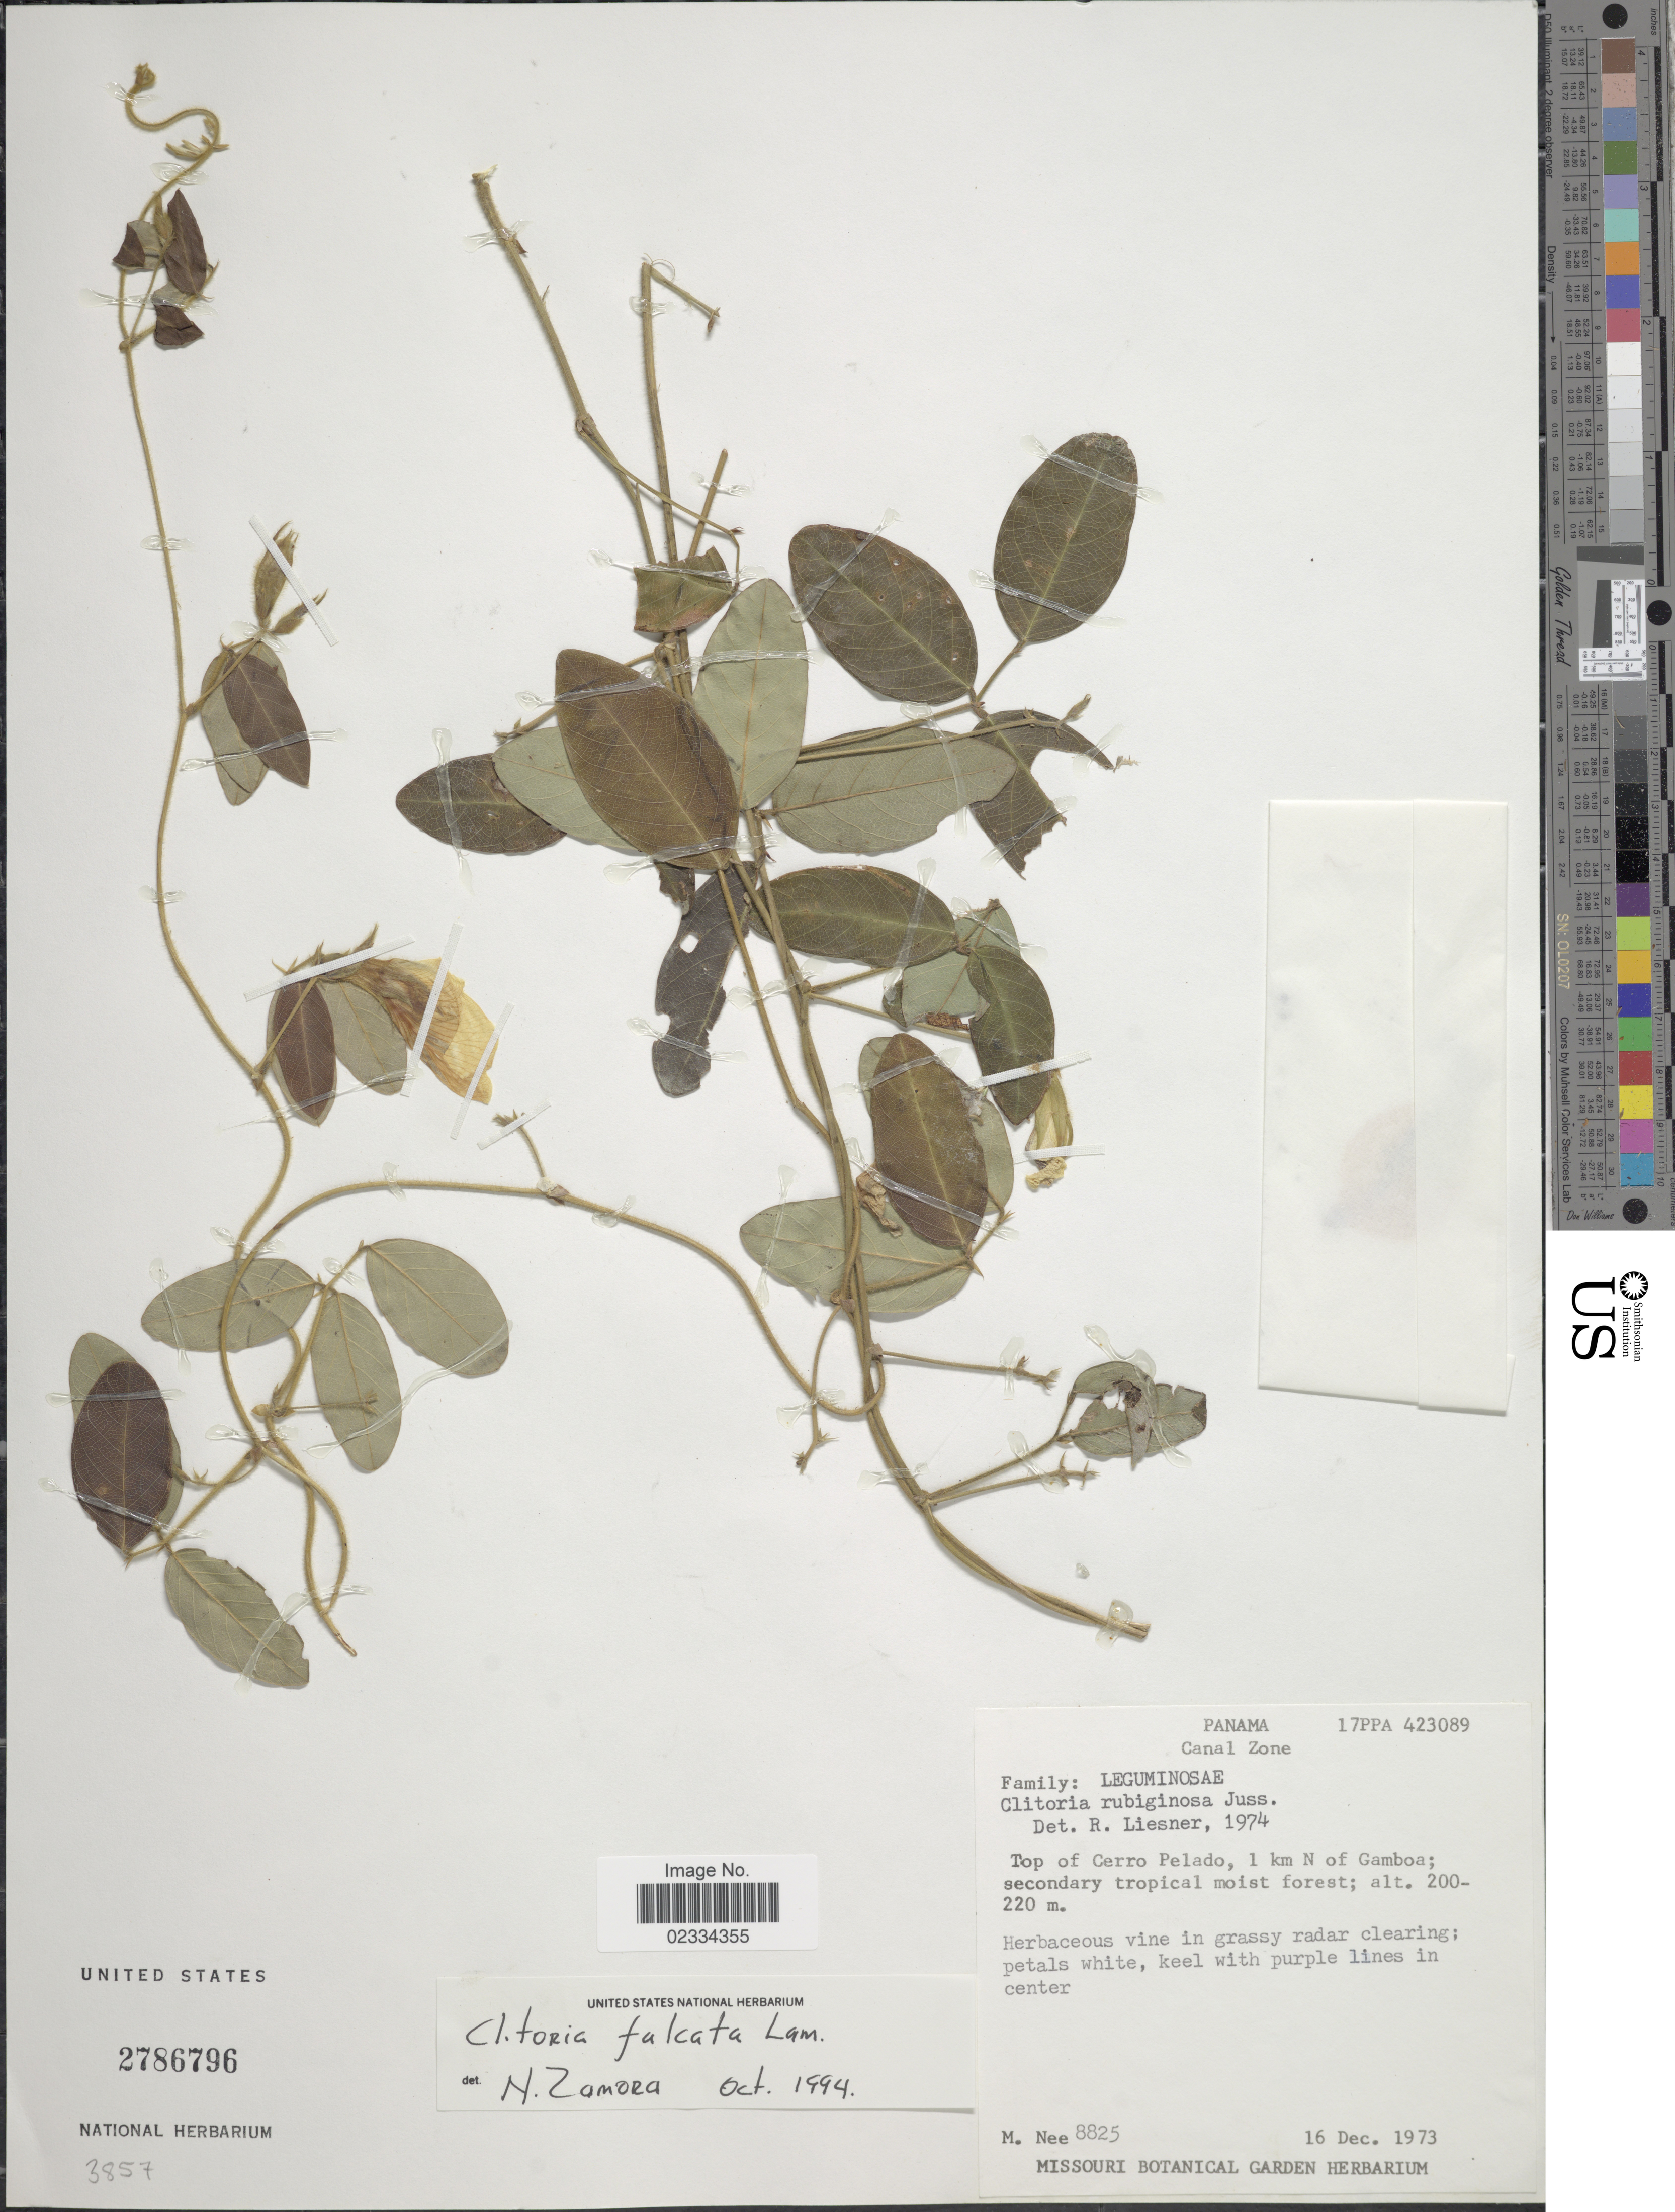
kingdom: Plantae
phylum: Tracheophyta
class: Magnoliopsida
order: Fabales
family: Fabaceae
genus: Clitoria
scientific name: Clitoria falcata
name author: Lam.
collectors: M. Nee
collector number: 8825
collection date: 1973-12-16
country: Panama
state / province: Colón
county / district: Canal Zone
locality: Canal Zone. Top of Cerro Pelado, 1 km N of Gamboa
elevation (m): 200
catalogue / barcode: US 2786796